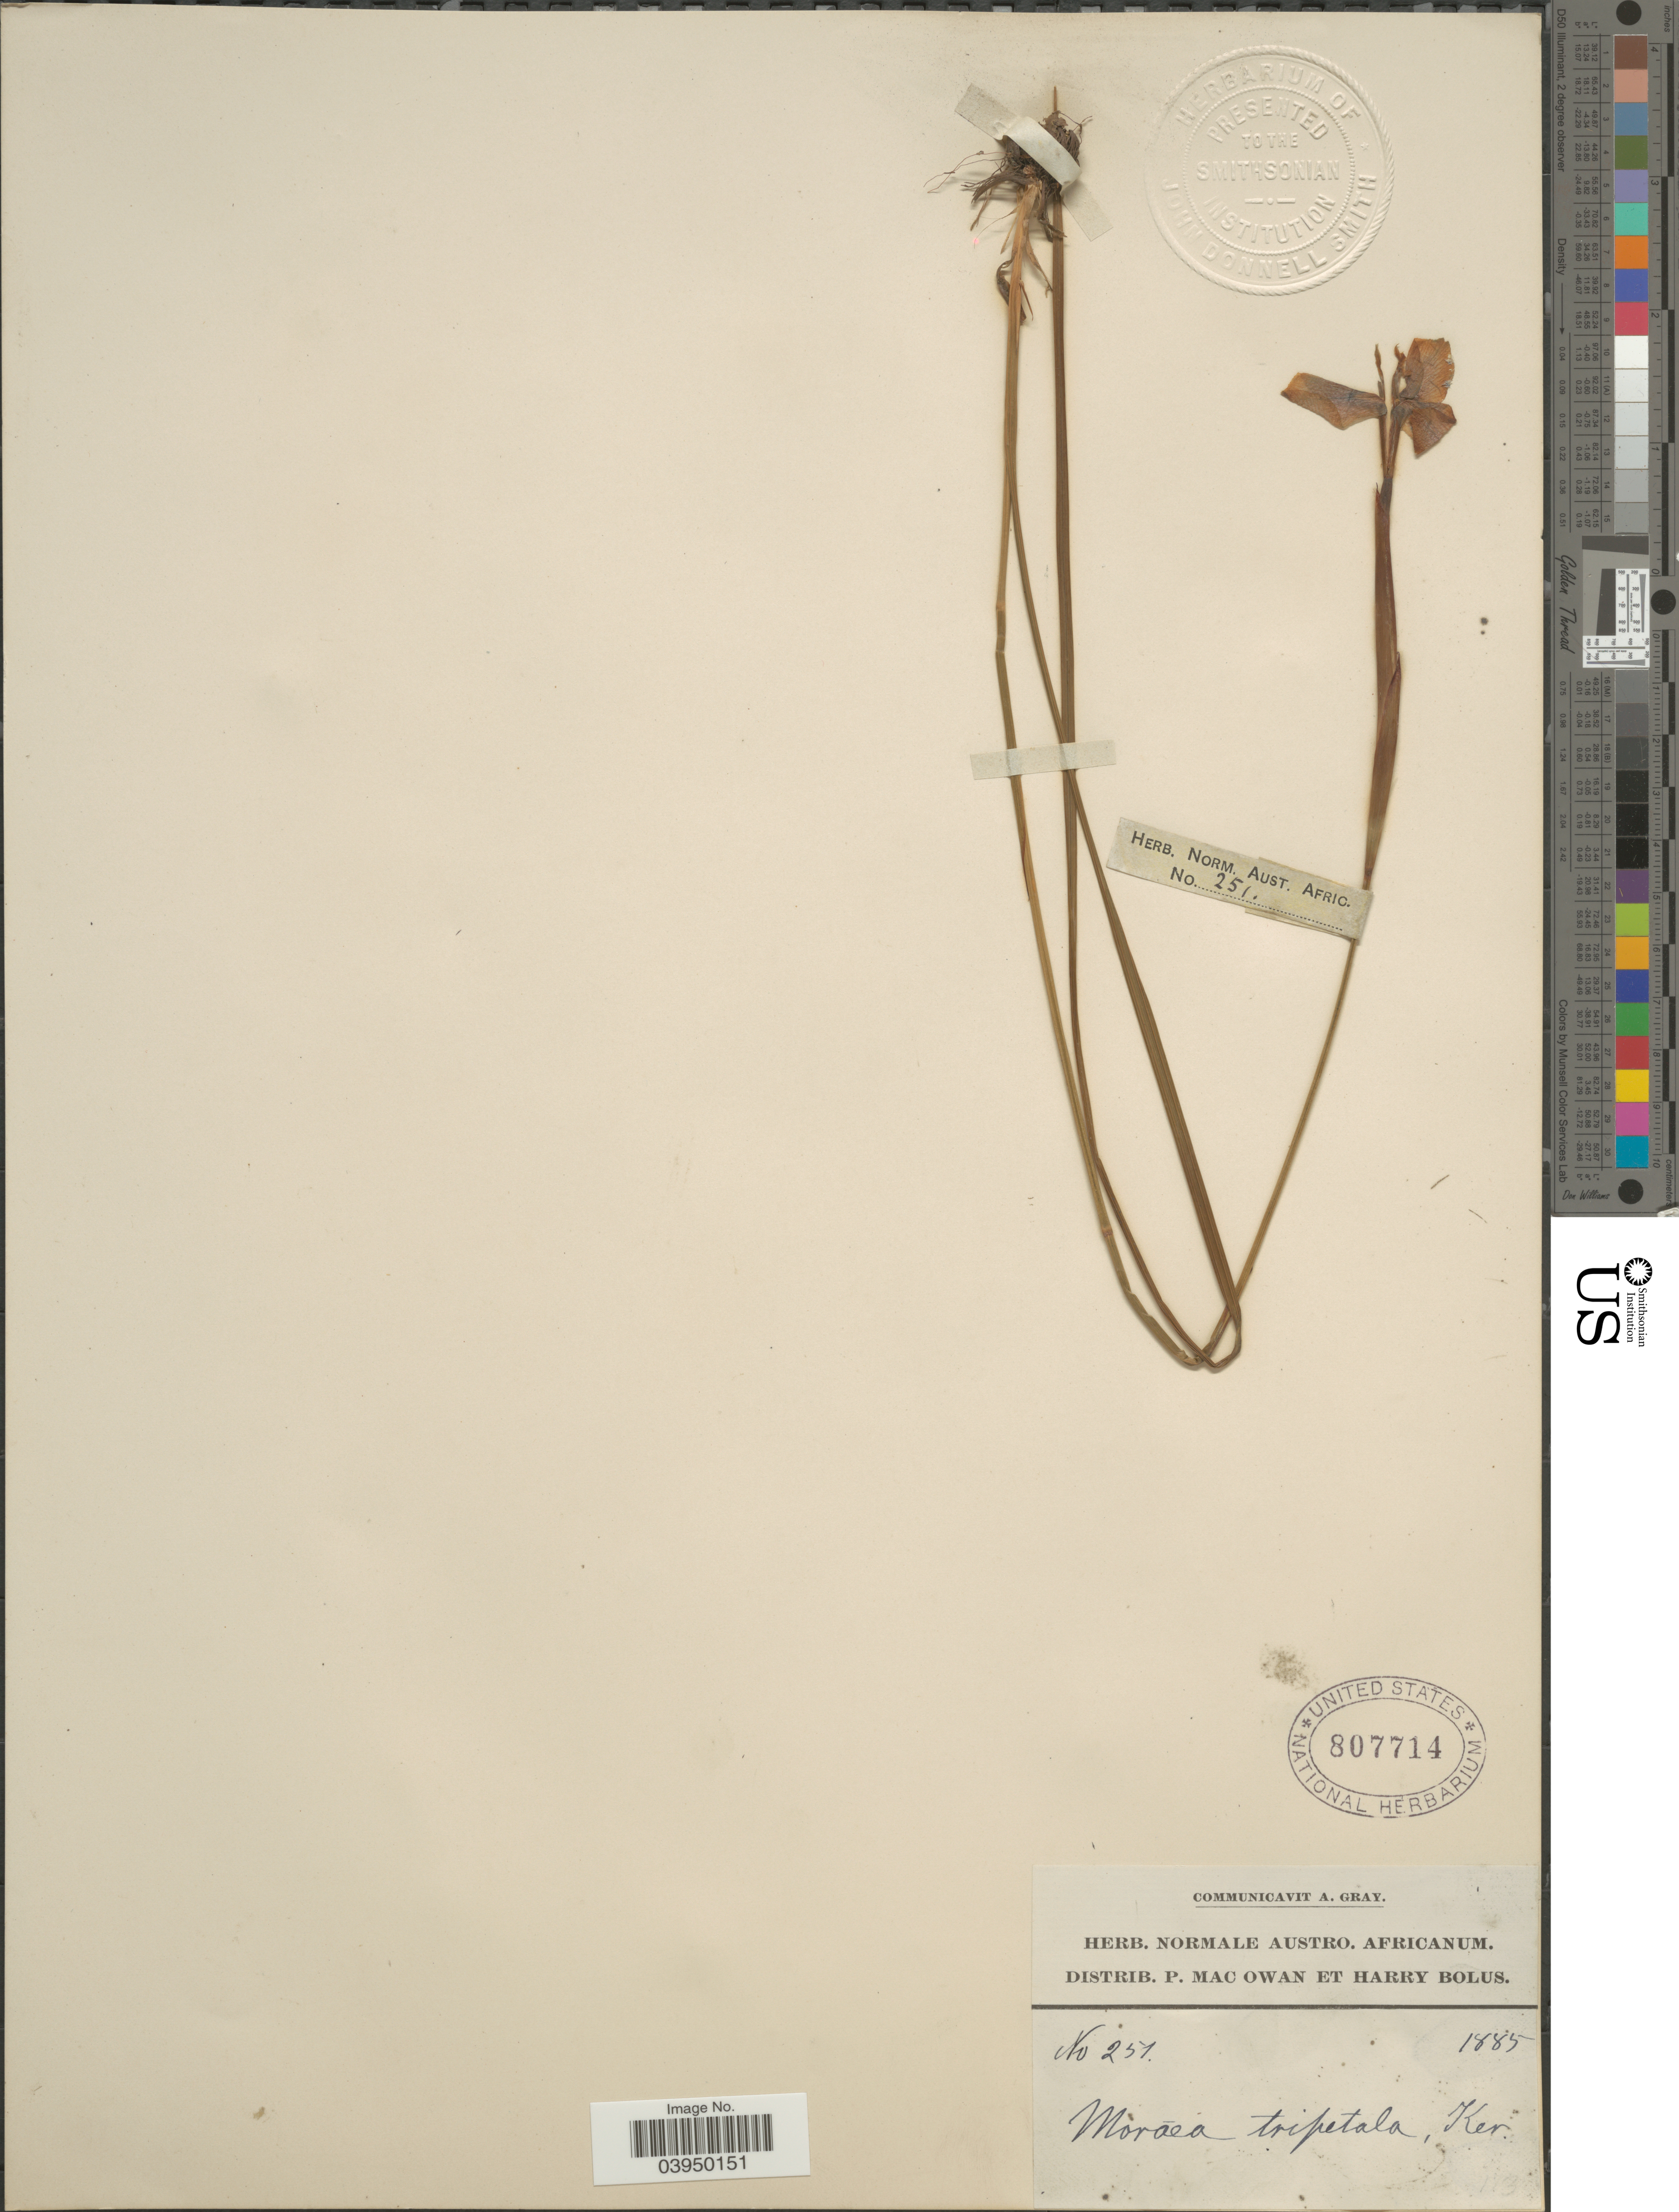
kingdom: Plantae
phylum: Tracheophyta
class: Liliopsida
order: Asparagales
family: Iridaceae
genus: Moraea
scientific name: Moraea tripetala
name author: (L. f.) Ker Gawl.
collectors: P. MacOwan & H. Bolus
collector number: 251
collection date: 1885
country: South Africa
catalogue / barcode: US 807714